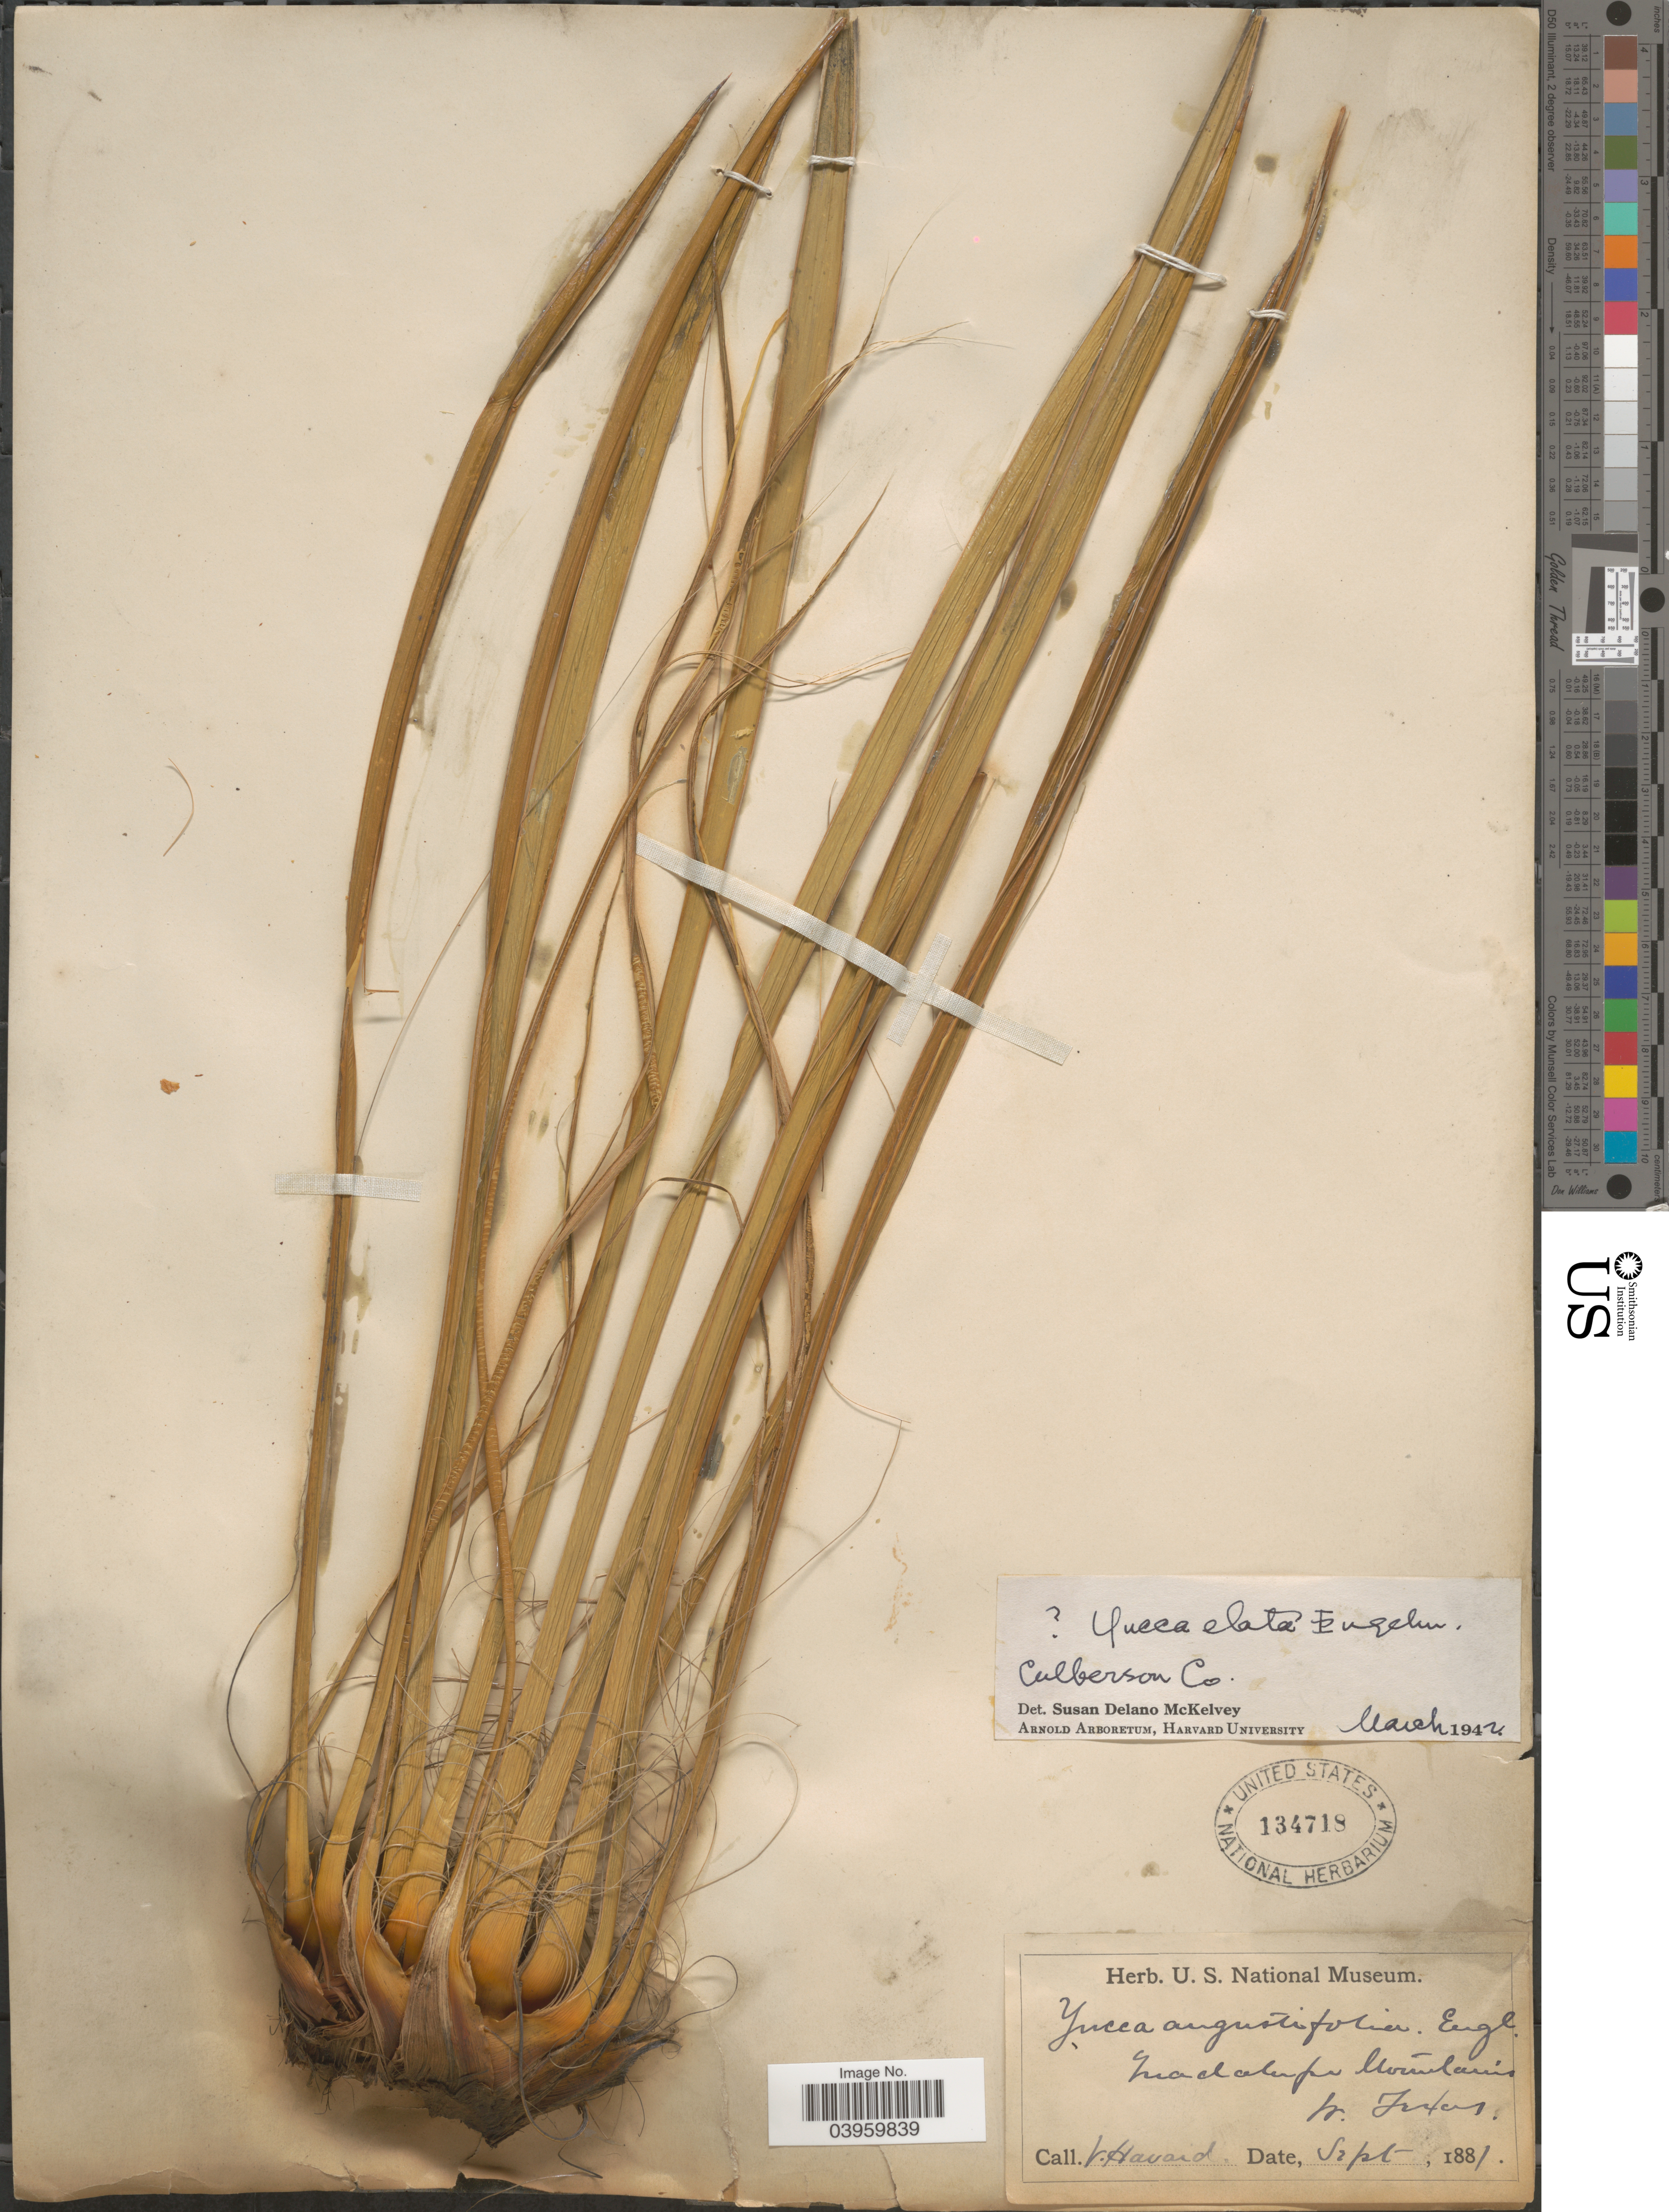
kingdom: Plantae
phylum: Tracheophyta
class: Liliopsida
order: Asparagales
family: Asparagaceae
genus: Yucca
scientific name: Yucca elata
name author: (Engelm.) Engelm.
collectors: V. Havard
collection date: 1881-09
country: United States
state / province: Texas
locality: Guadalupe Mountains, W. Texas.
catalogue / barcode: US 134718